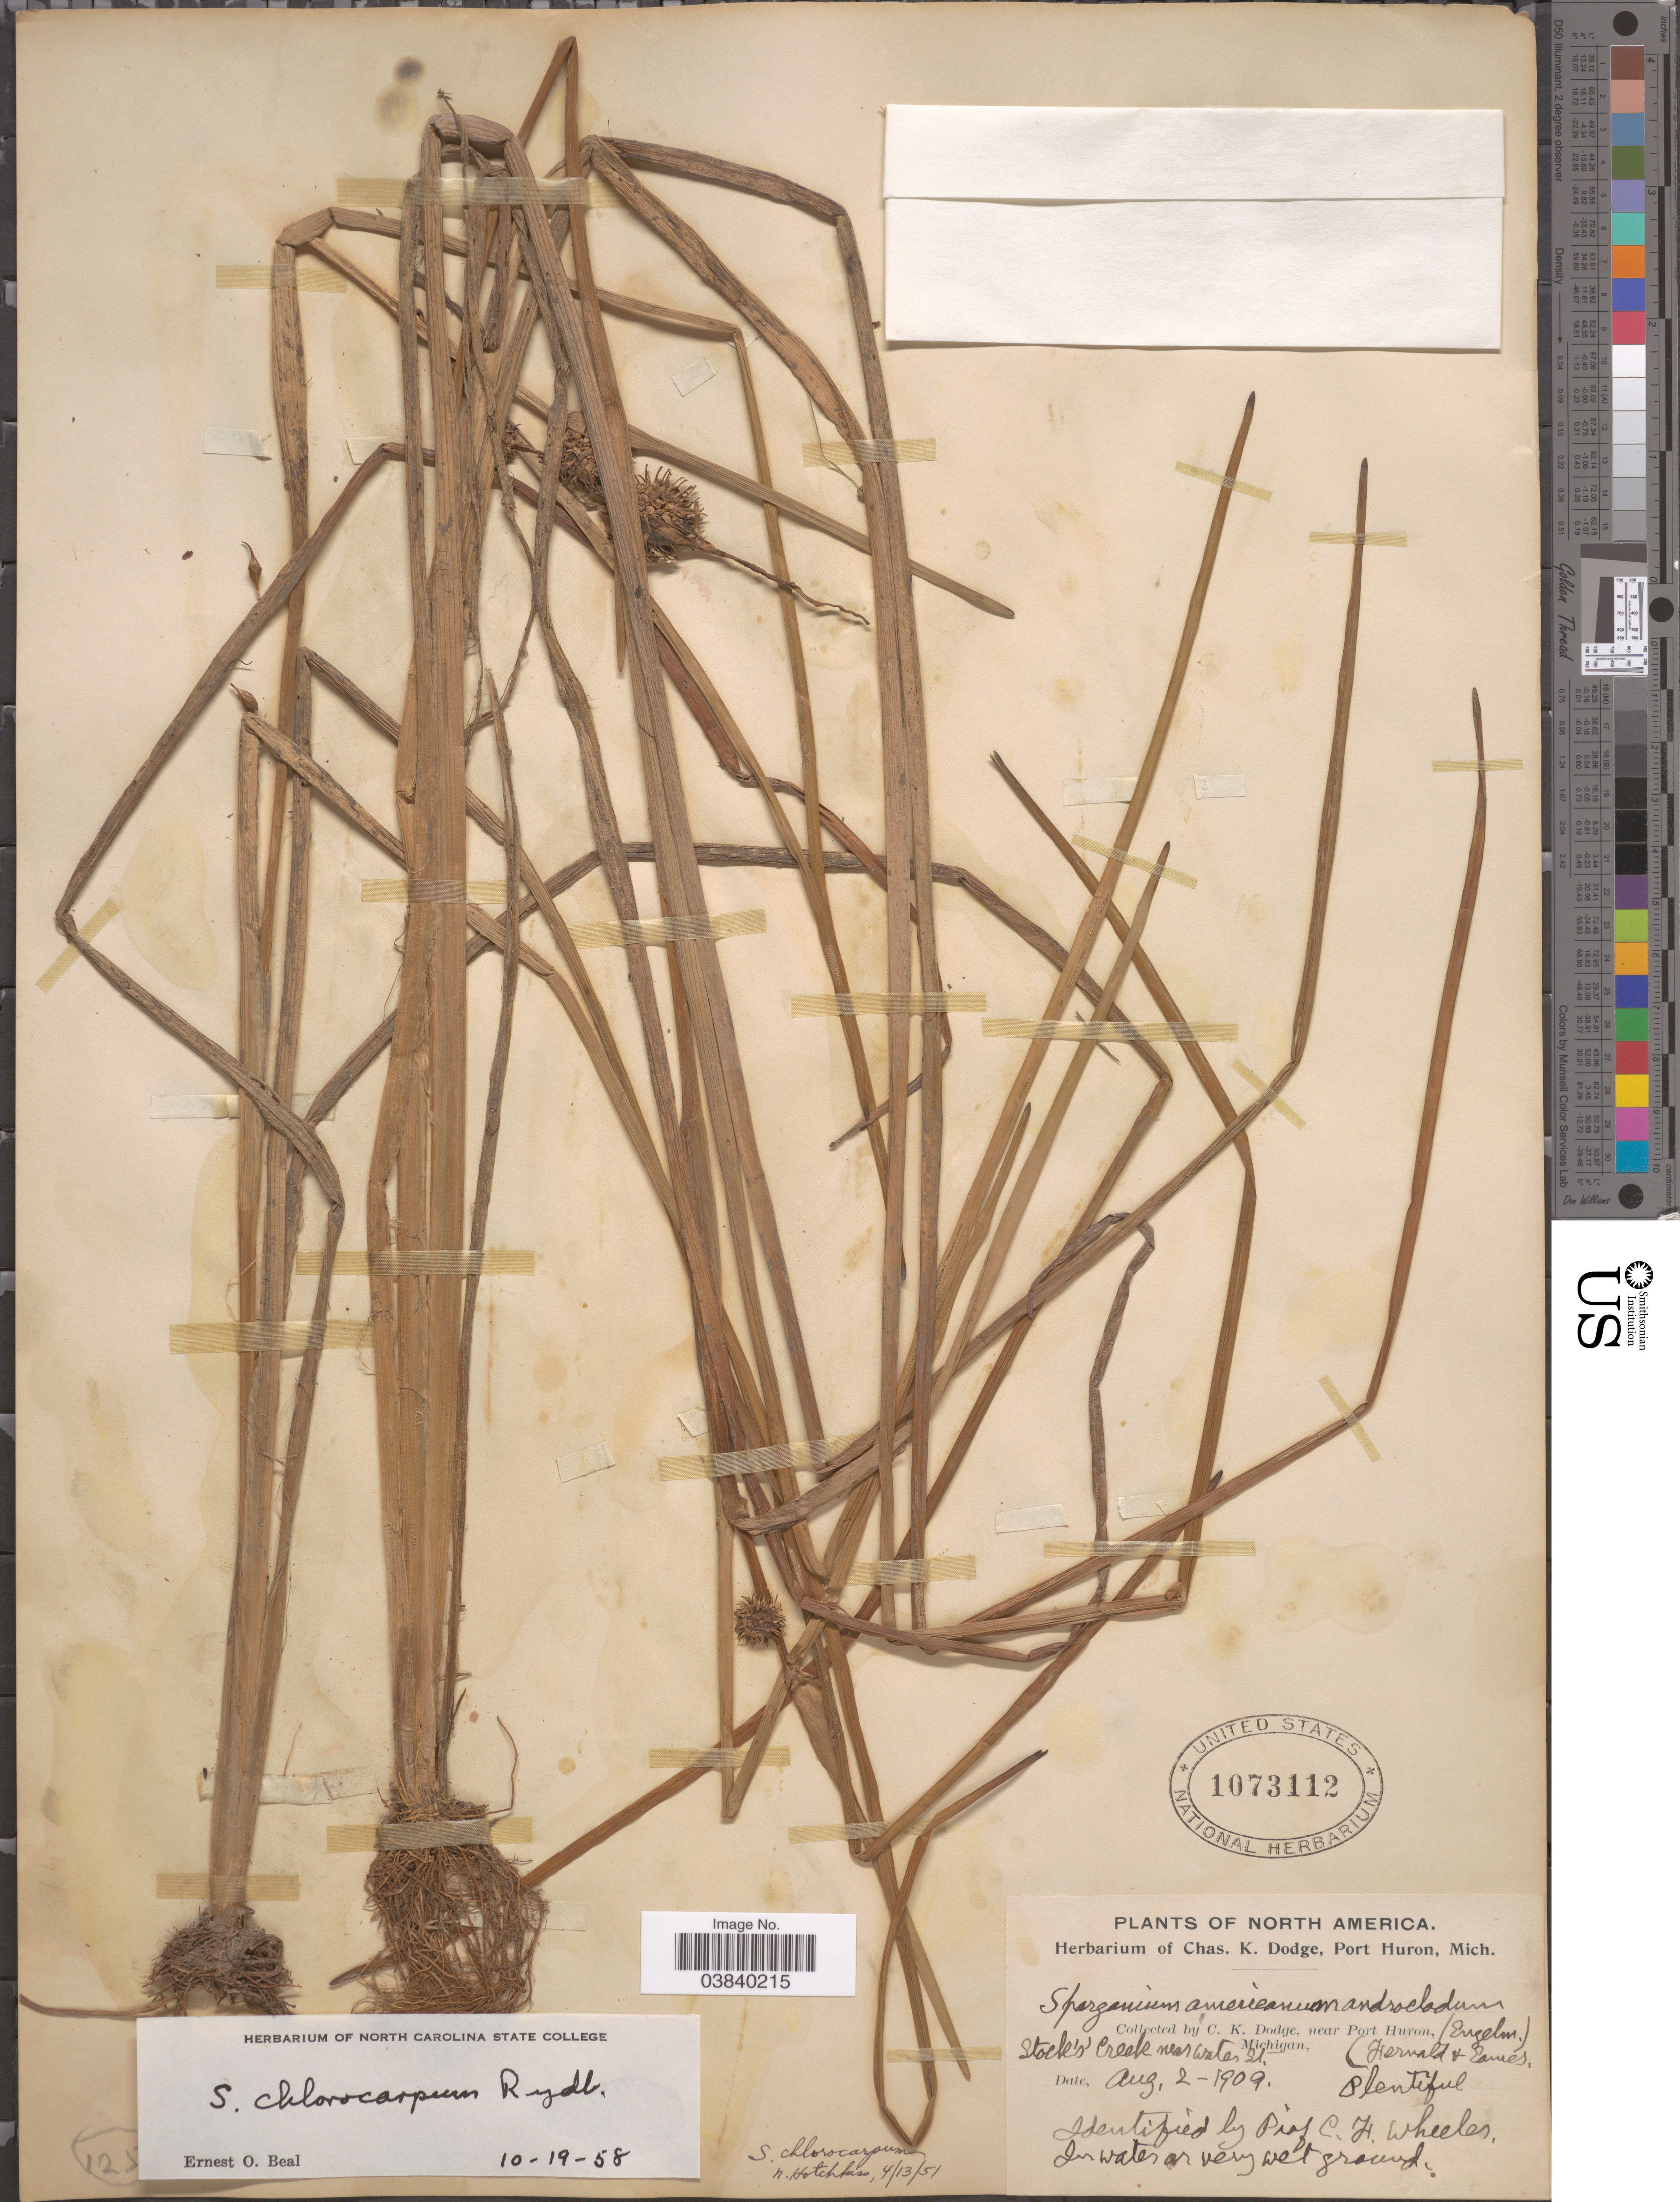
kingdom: Plantae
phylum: Tracheophyta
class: Liliopsida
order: Poales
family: Typhaceae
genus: Sparganium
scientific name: Sparganium chlorocarpum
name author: Rydb.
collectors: C. Dodge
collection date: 1909-08-02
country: United States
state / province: Michigan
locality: Near Port Huron. Stock's Creek near Water St.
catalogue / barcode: US 1073112